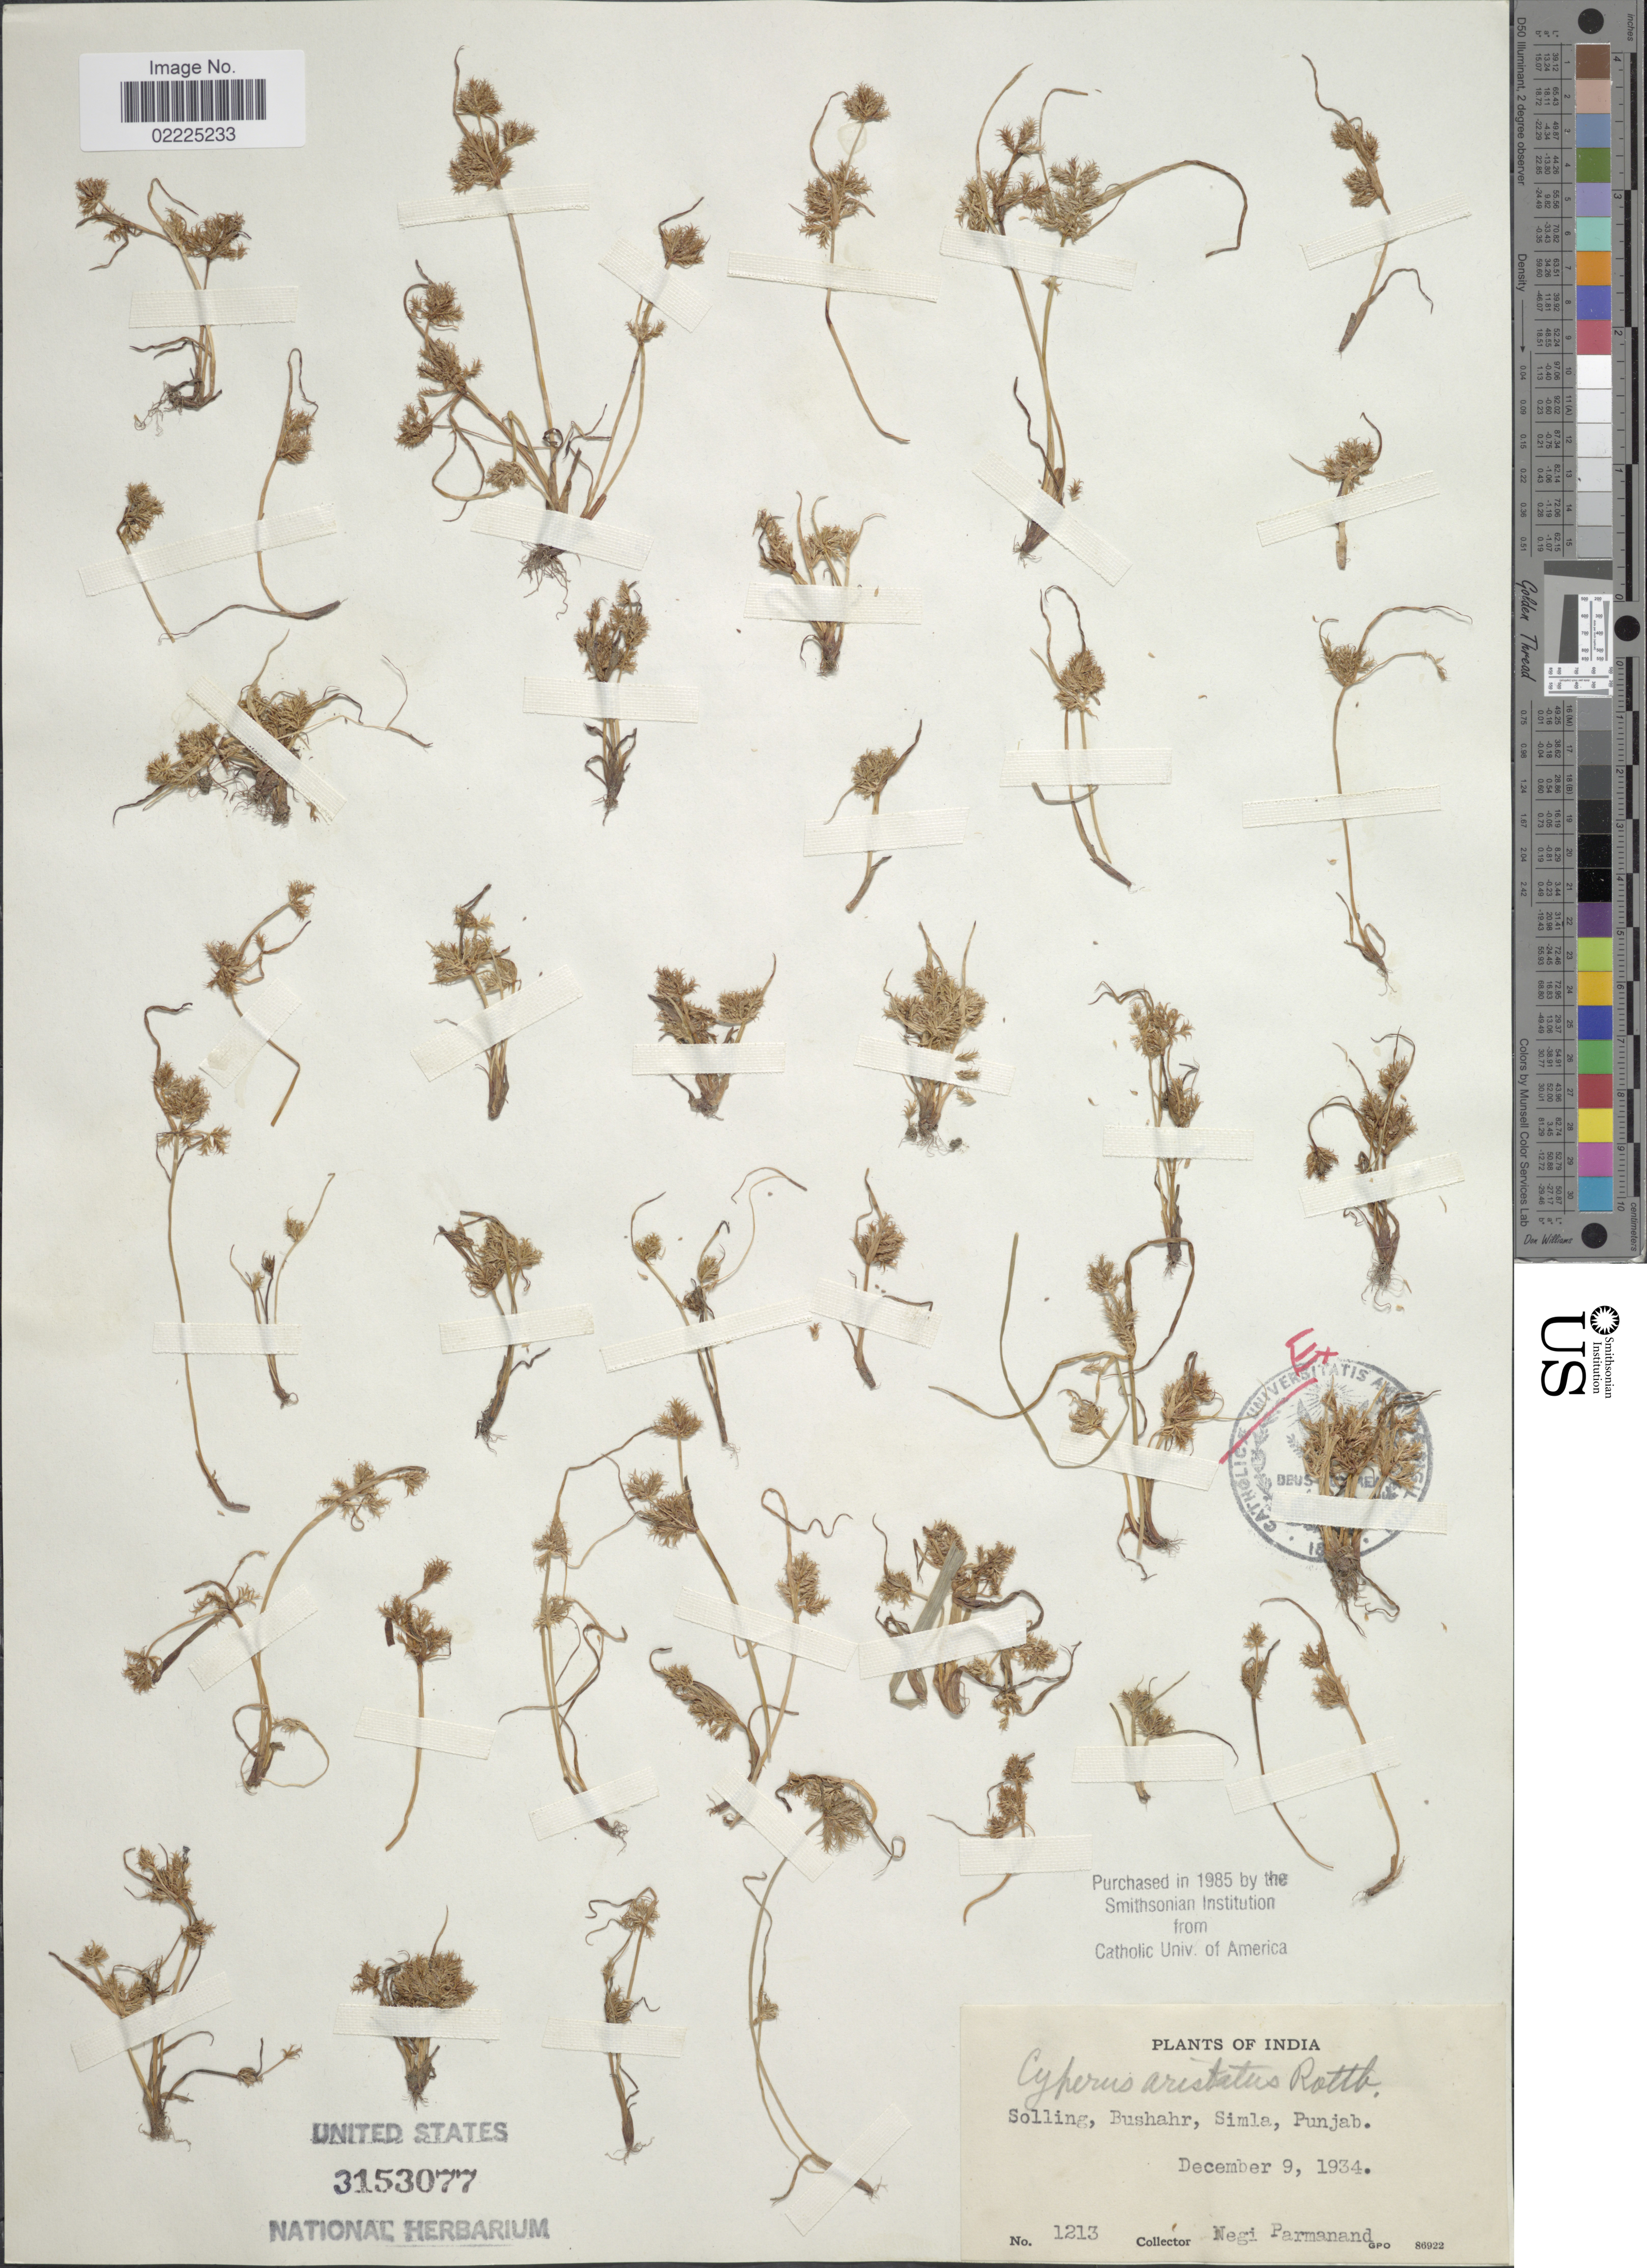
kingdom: Plantae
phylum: Tracheophyta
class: Liliopsida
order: Poales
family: Cyperaceae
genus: Cyperus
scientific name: Cyperus squarrosus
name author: L.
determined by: Strong, Mark T., (BOT), Smithsonian Institution - National Museum of Natural History (UNITED STATES)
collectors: N. Parmanand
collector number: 1213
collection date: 1934-12-09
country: India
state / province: Himachal Pradesh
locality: Solling, Bushahr, Simla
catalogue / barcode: US 3153077